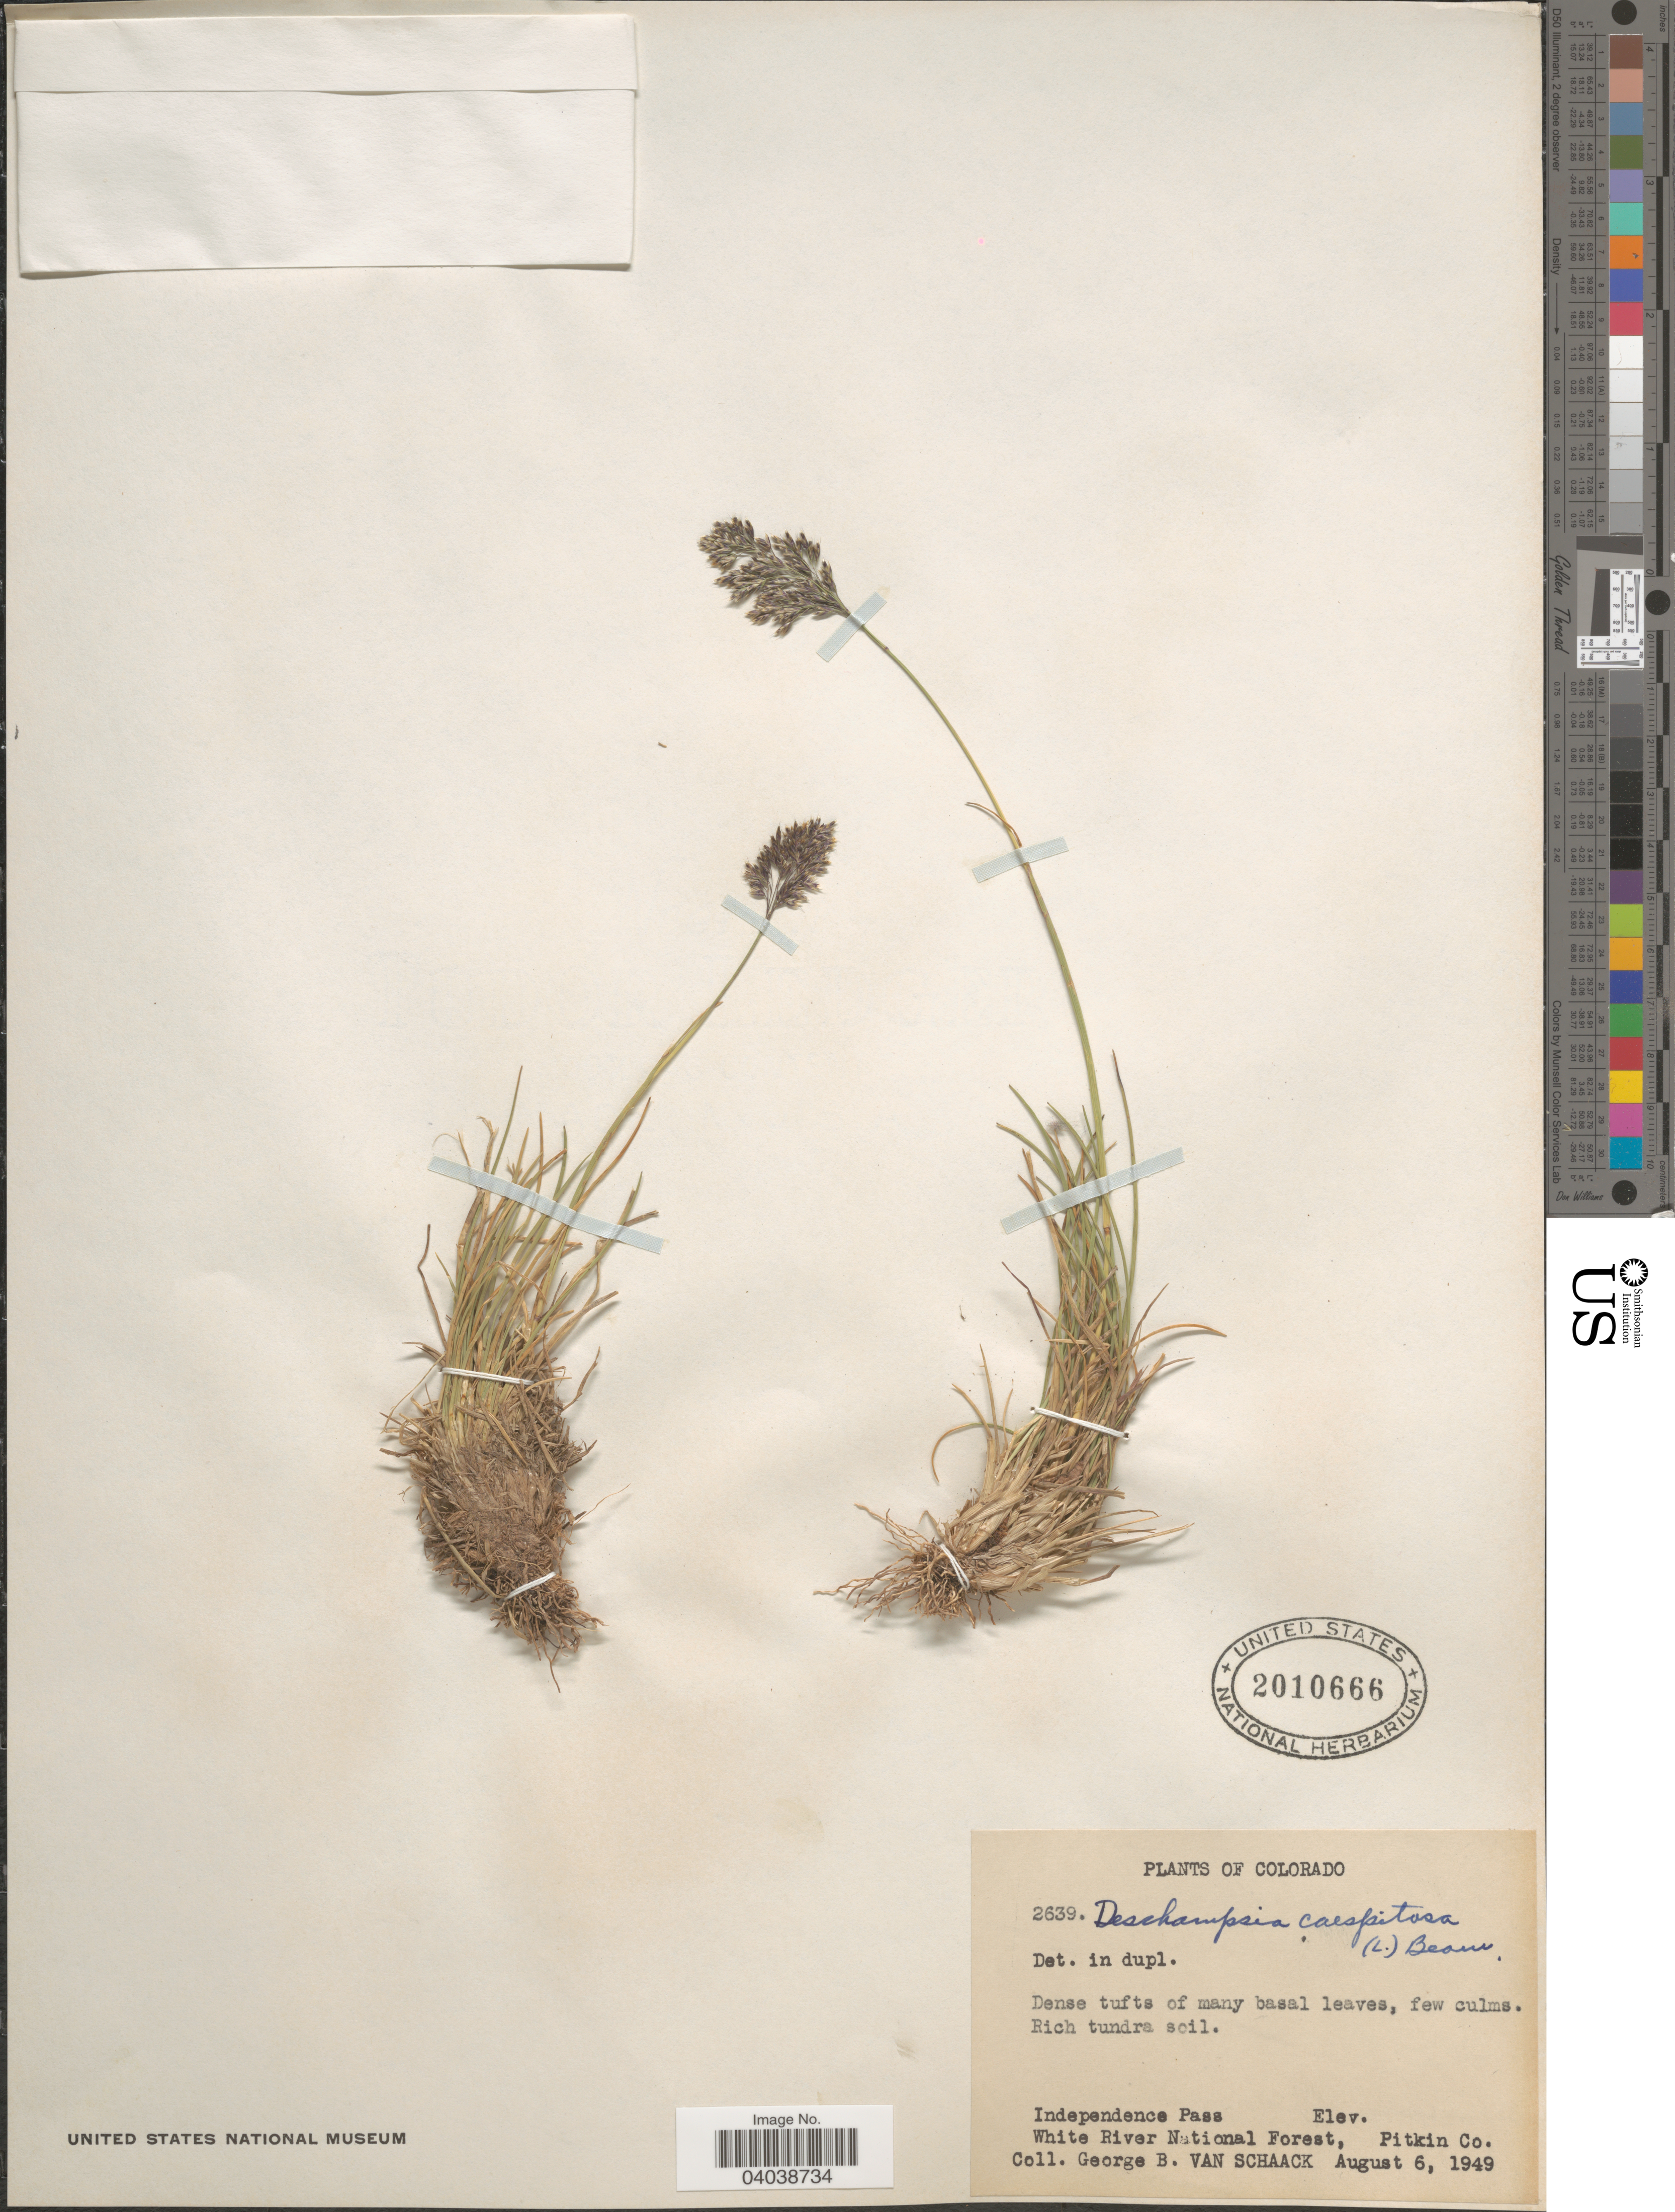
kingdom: Plantae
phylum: Tracheophyta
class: Liliopsida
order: Poales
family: Poaceae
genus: Deschampsia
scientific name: Deschampsia cespitosa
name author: (L.) P. Beauv.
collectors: G. Van Schaack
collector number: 2639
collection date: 1949-08-06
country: United States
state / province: Colorado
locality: Independence Pass. White River National Forest, Pitkin Co.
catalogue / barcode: US 2010666